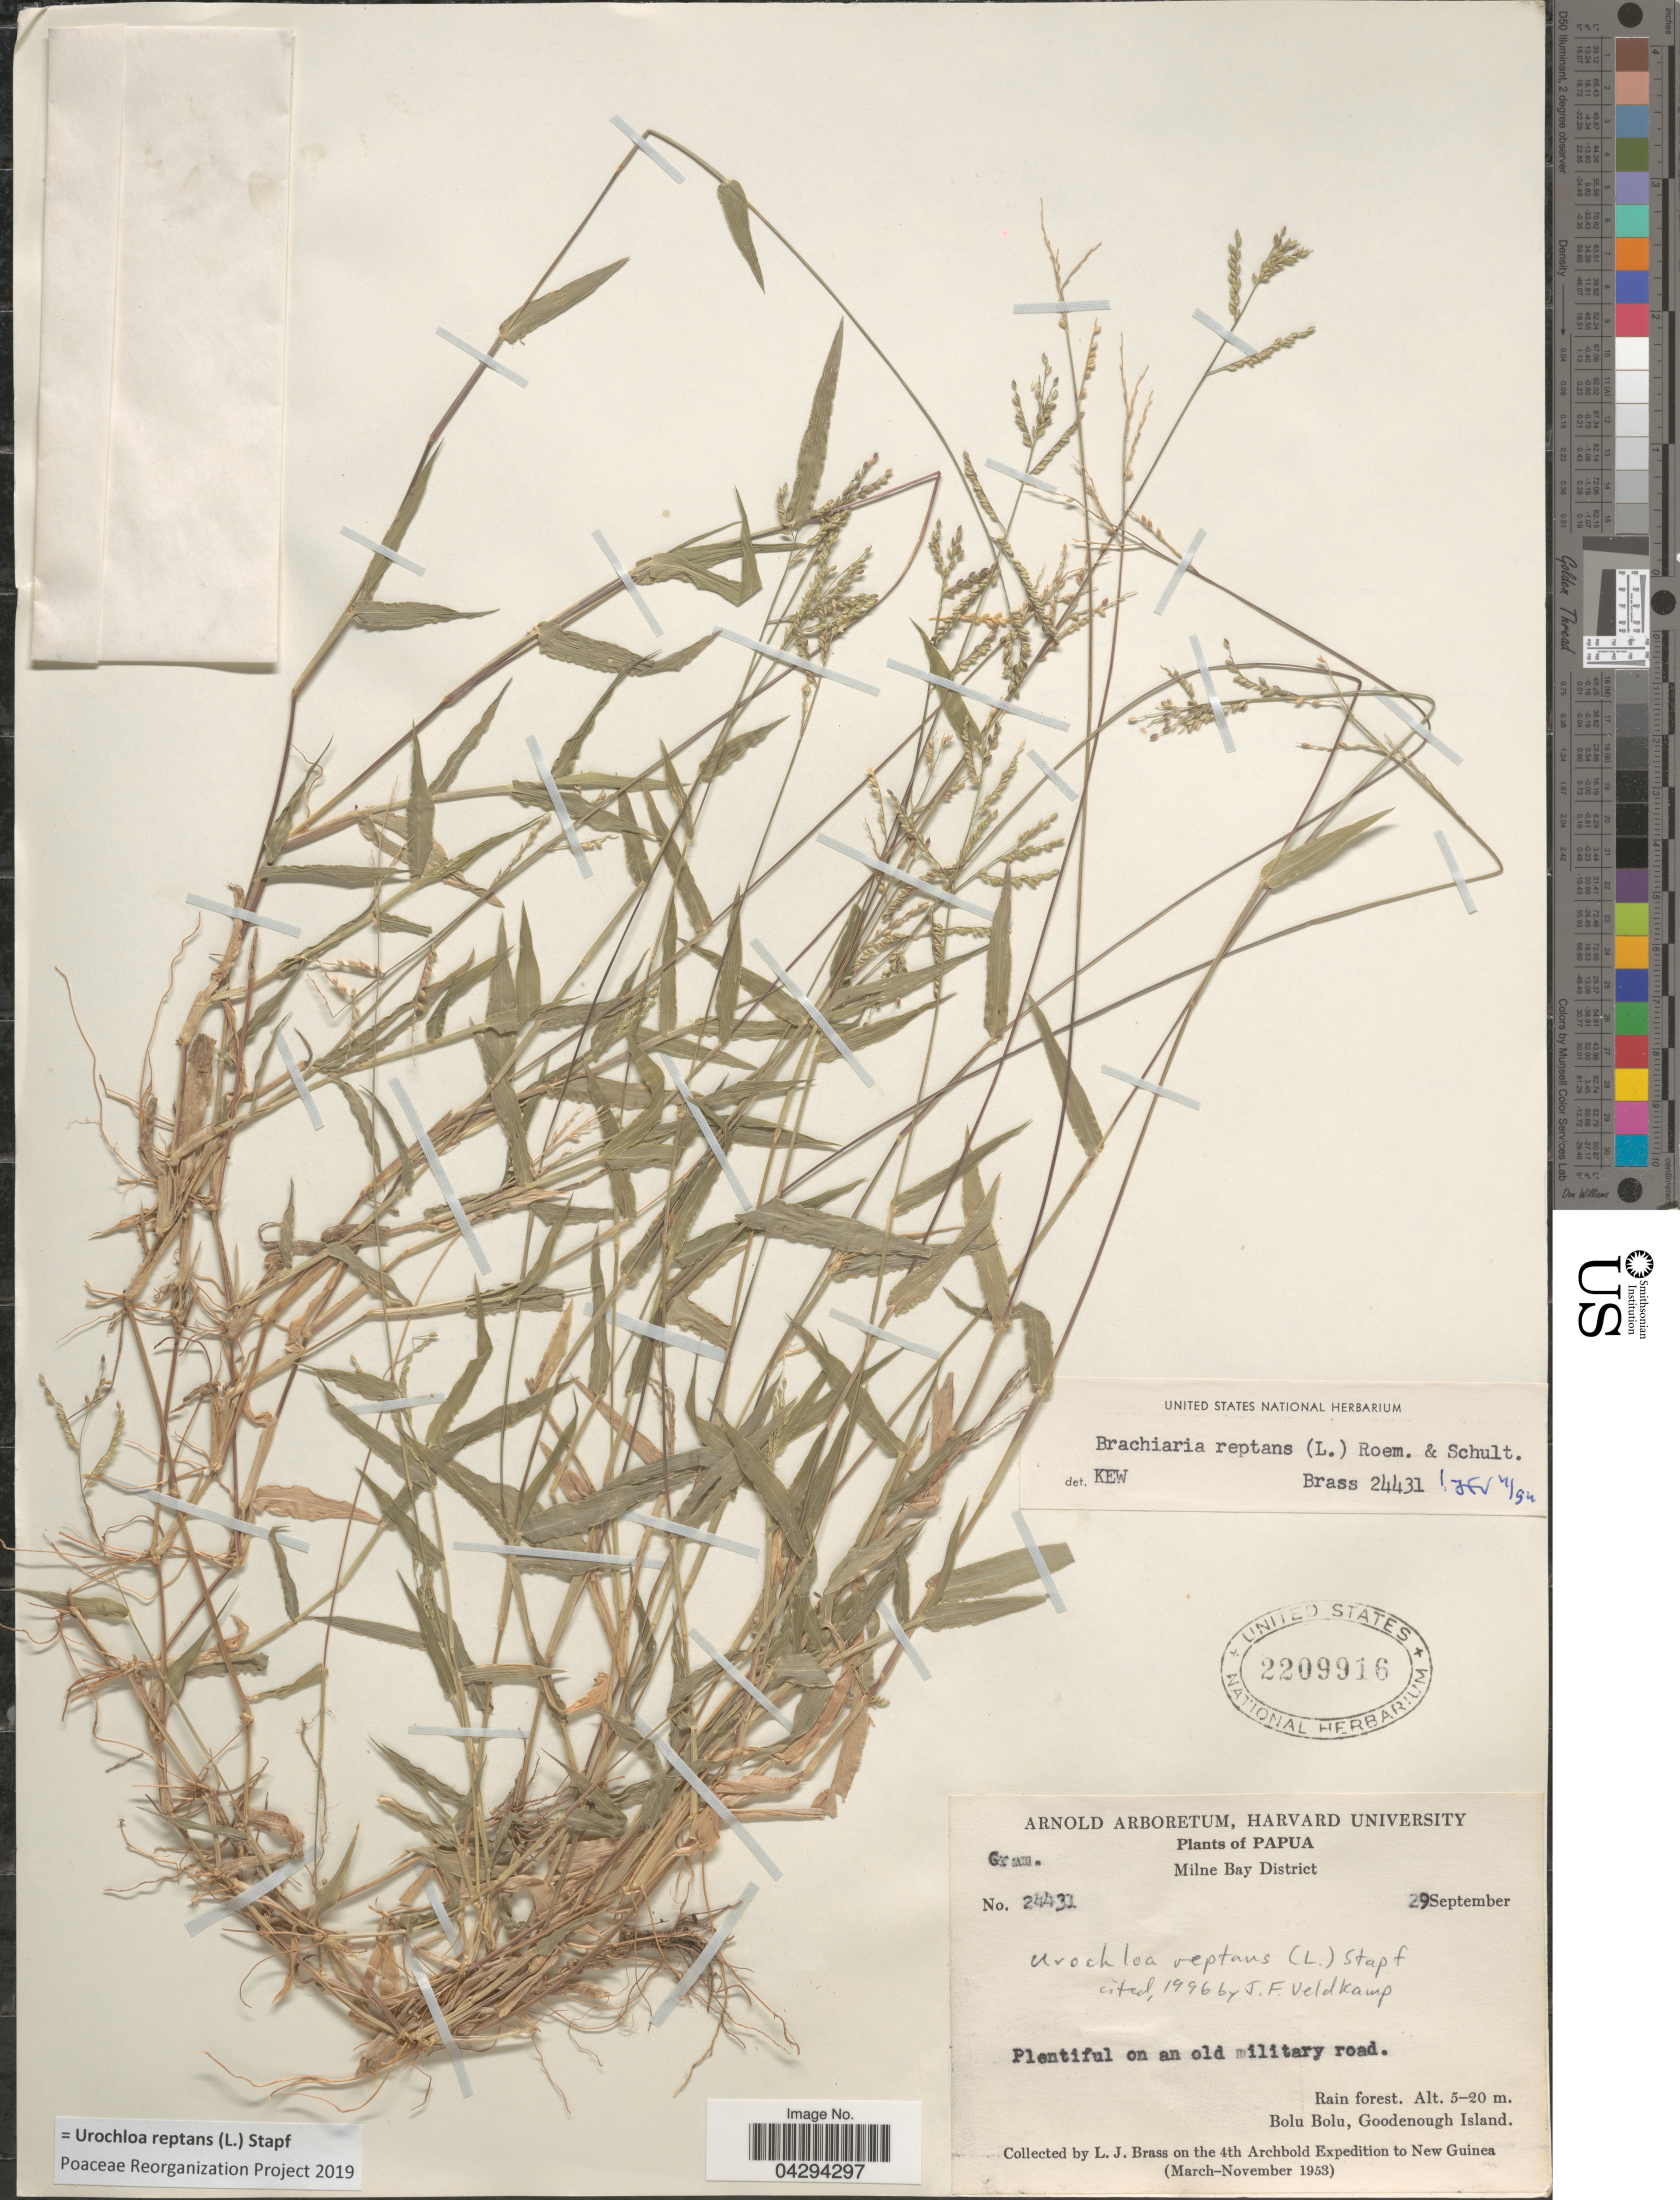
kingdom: Plantae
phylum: Tracheophyta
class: Liliopsida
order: Poales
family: Poaceae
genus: Urochloa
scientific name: Urochloa reptans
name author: (L.) Stapf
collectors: L. J. Brass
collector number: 24431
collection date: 1953-09-29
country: Papua New Guinea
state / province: Milne Bay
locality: Papua. Plentiful on an old military road. Rain forest. Bolo Bolu, Goodneough Island. The 4th Archbold Expedition to New Guinea.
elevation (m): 5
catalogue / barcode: US 2209916